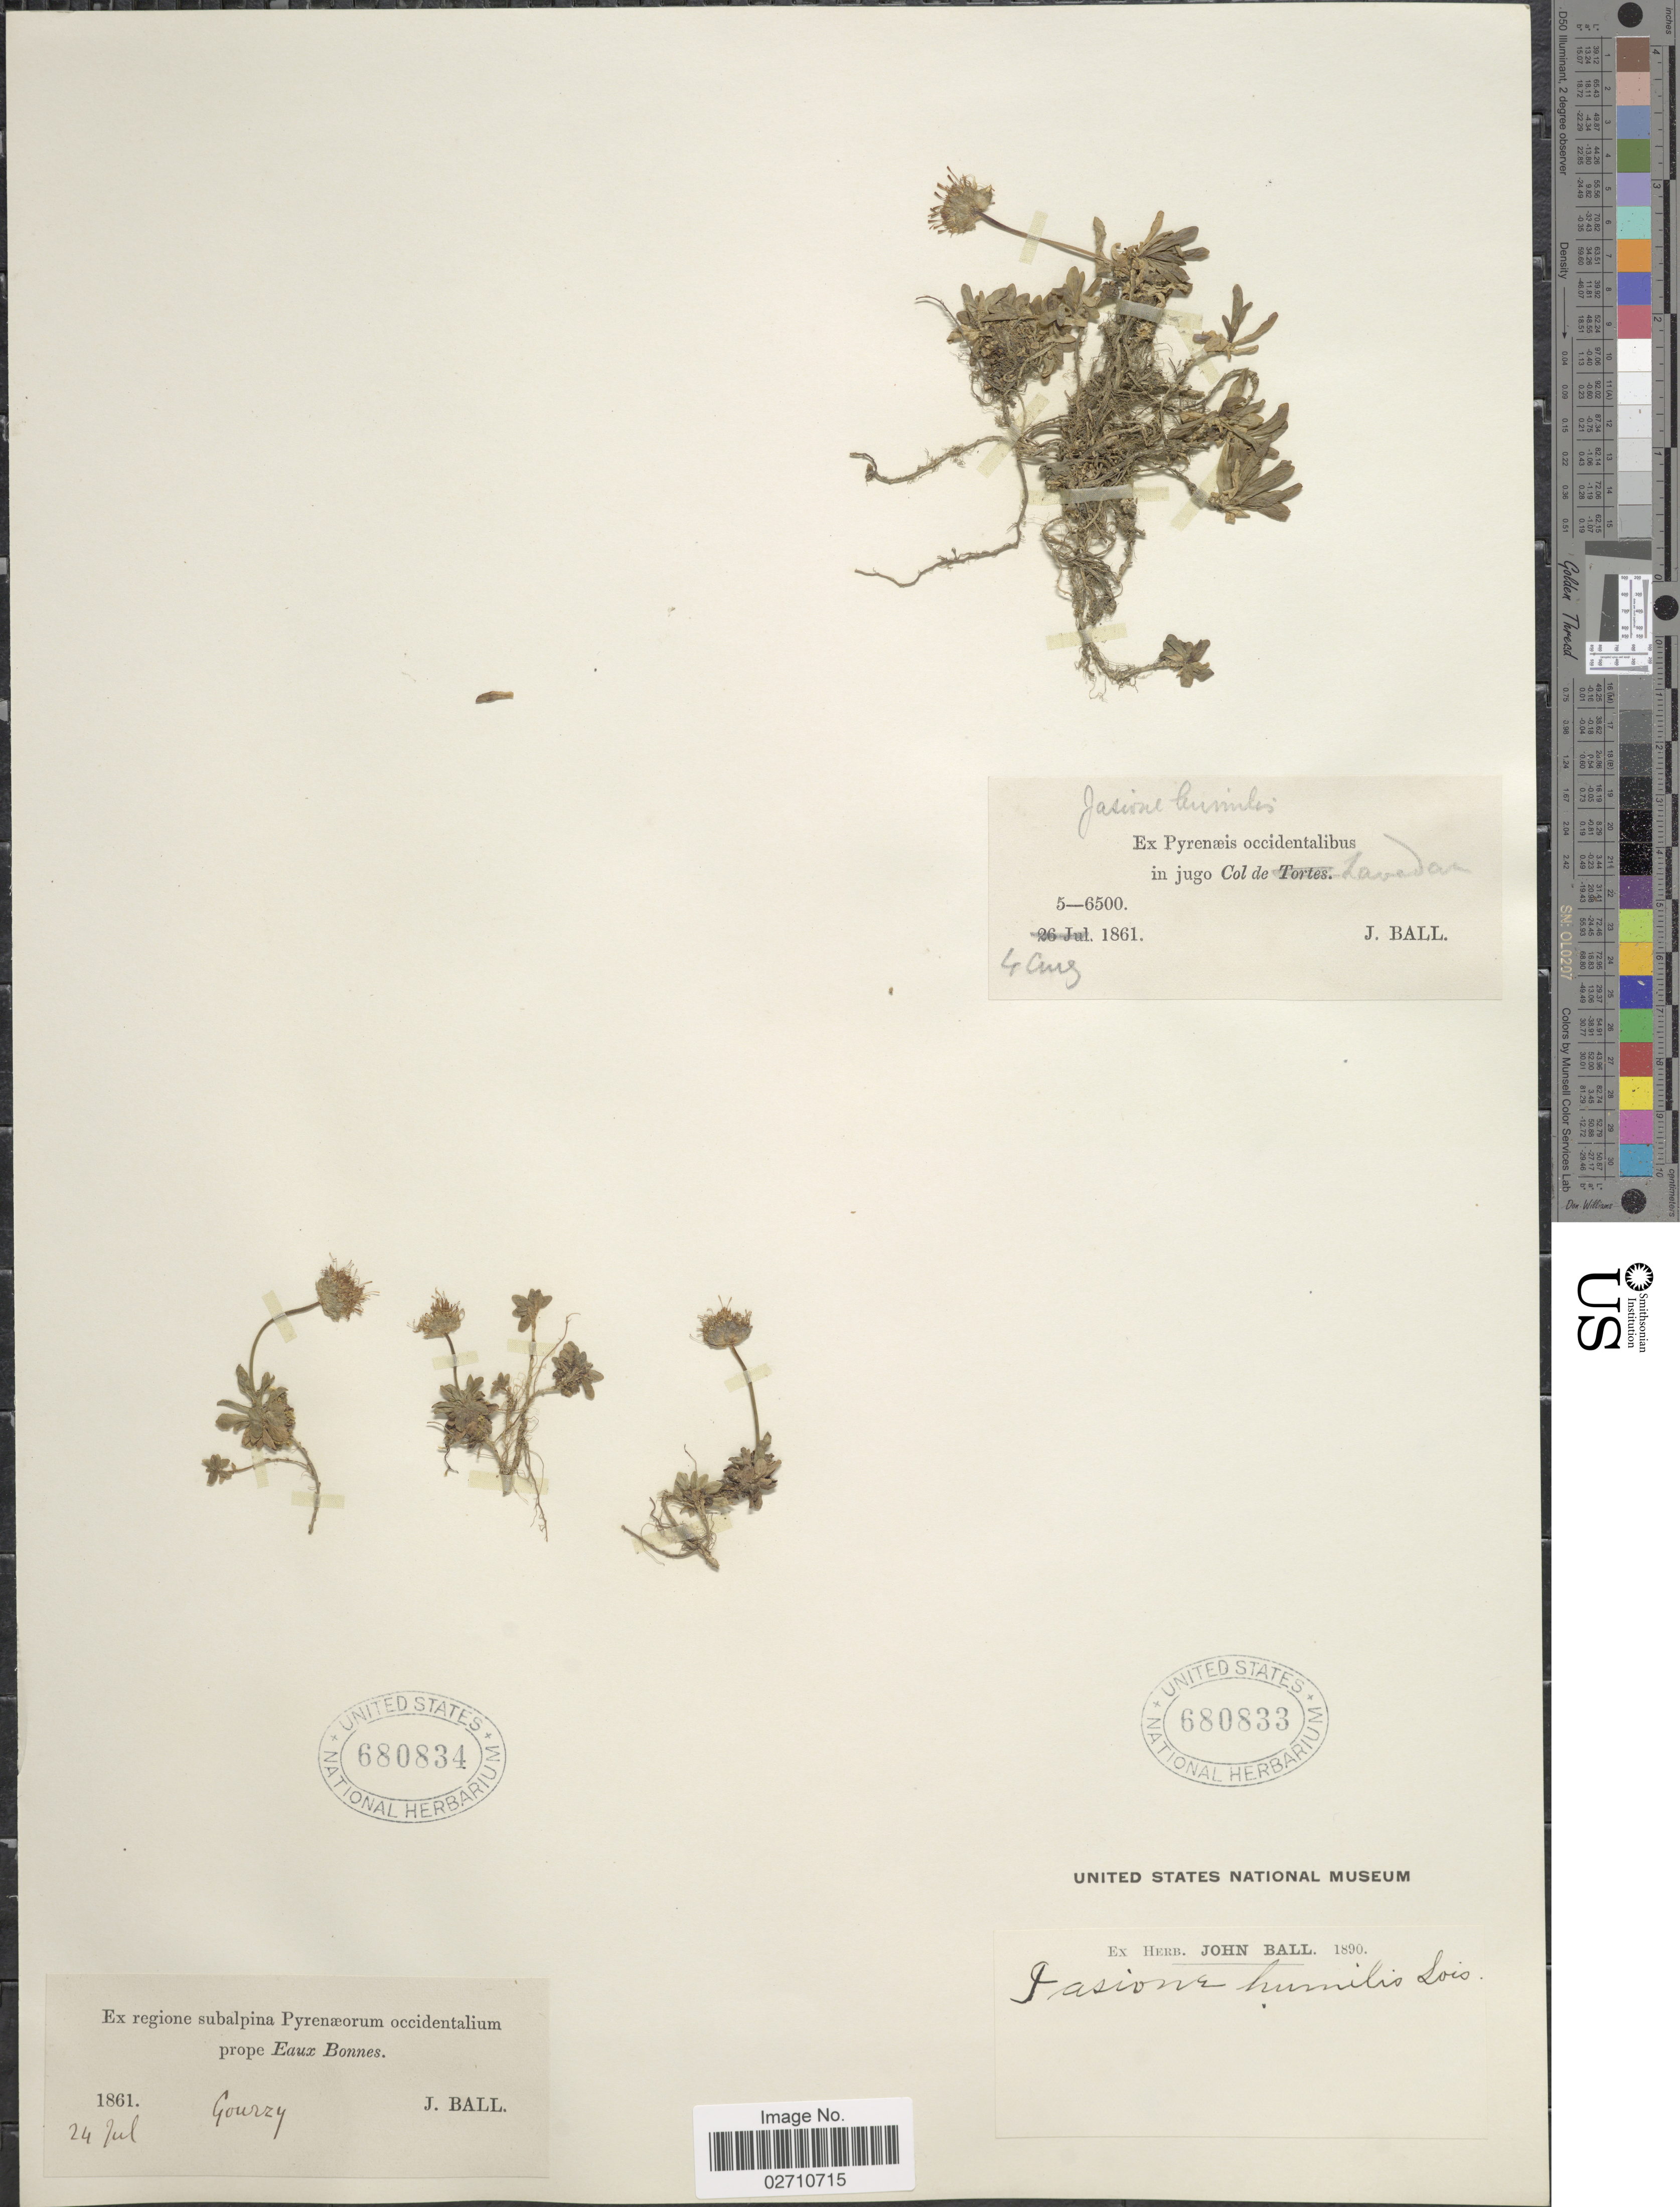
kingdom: Plantae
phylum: Tracheophyta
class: Magnoliopsida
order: Asterales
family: Campanulaceae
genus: Jasione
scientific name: Jasione humilis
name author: (Pers.) Loisel.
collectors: J. Ball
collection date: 1861-08-04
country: France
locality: Ex Pyrenaeis occidentalibus in jugo Col de Lavedan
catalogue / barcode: US 680833-2